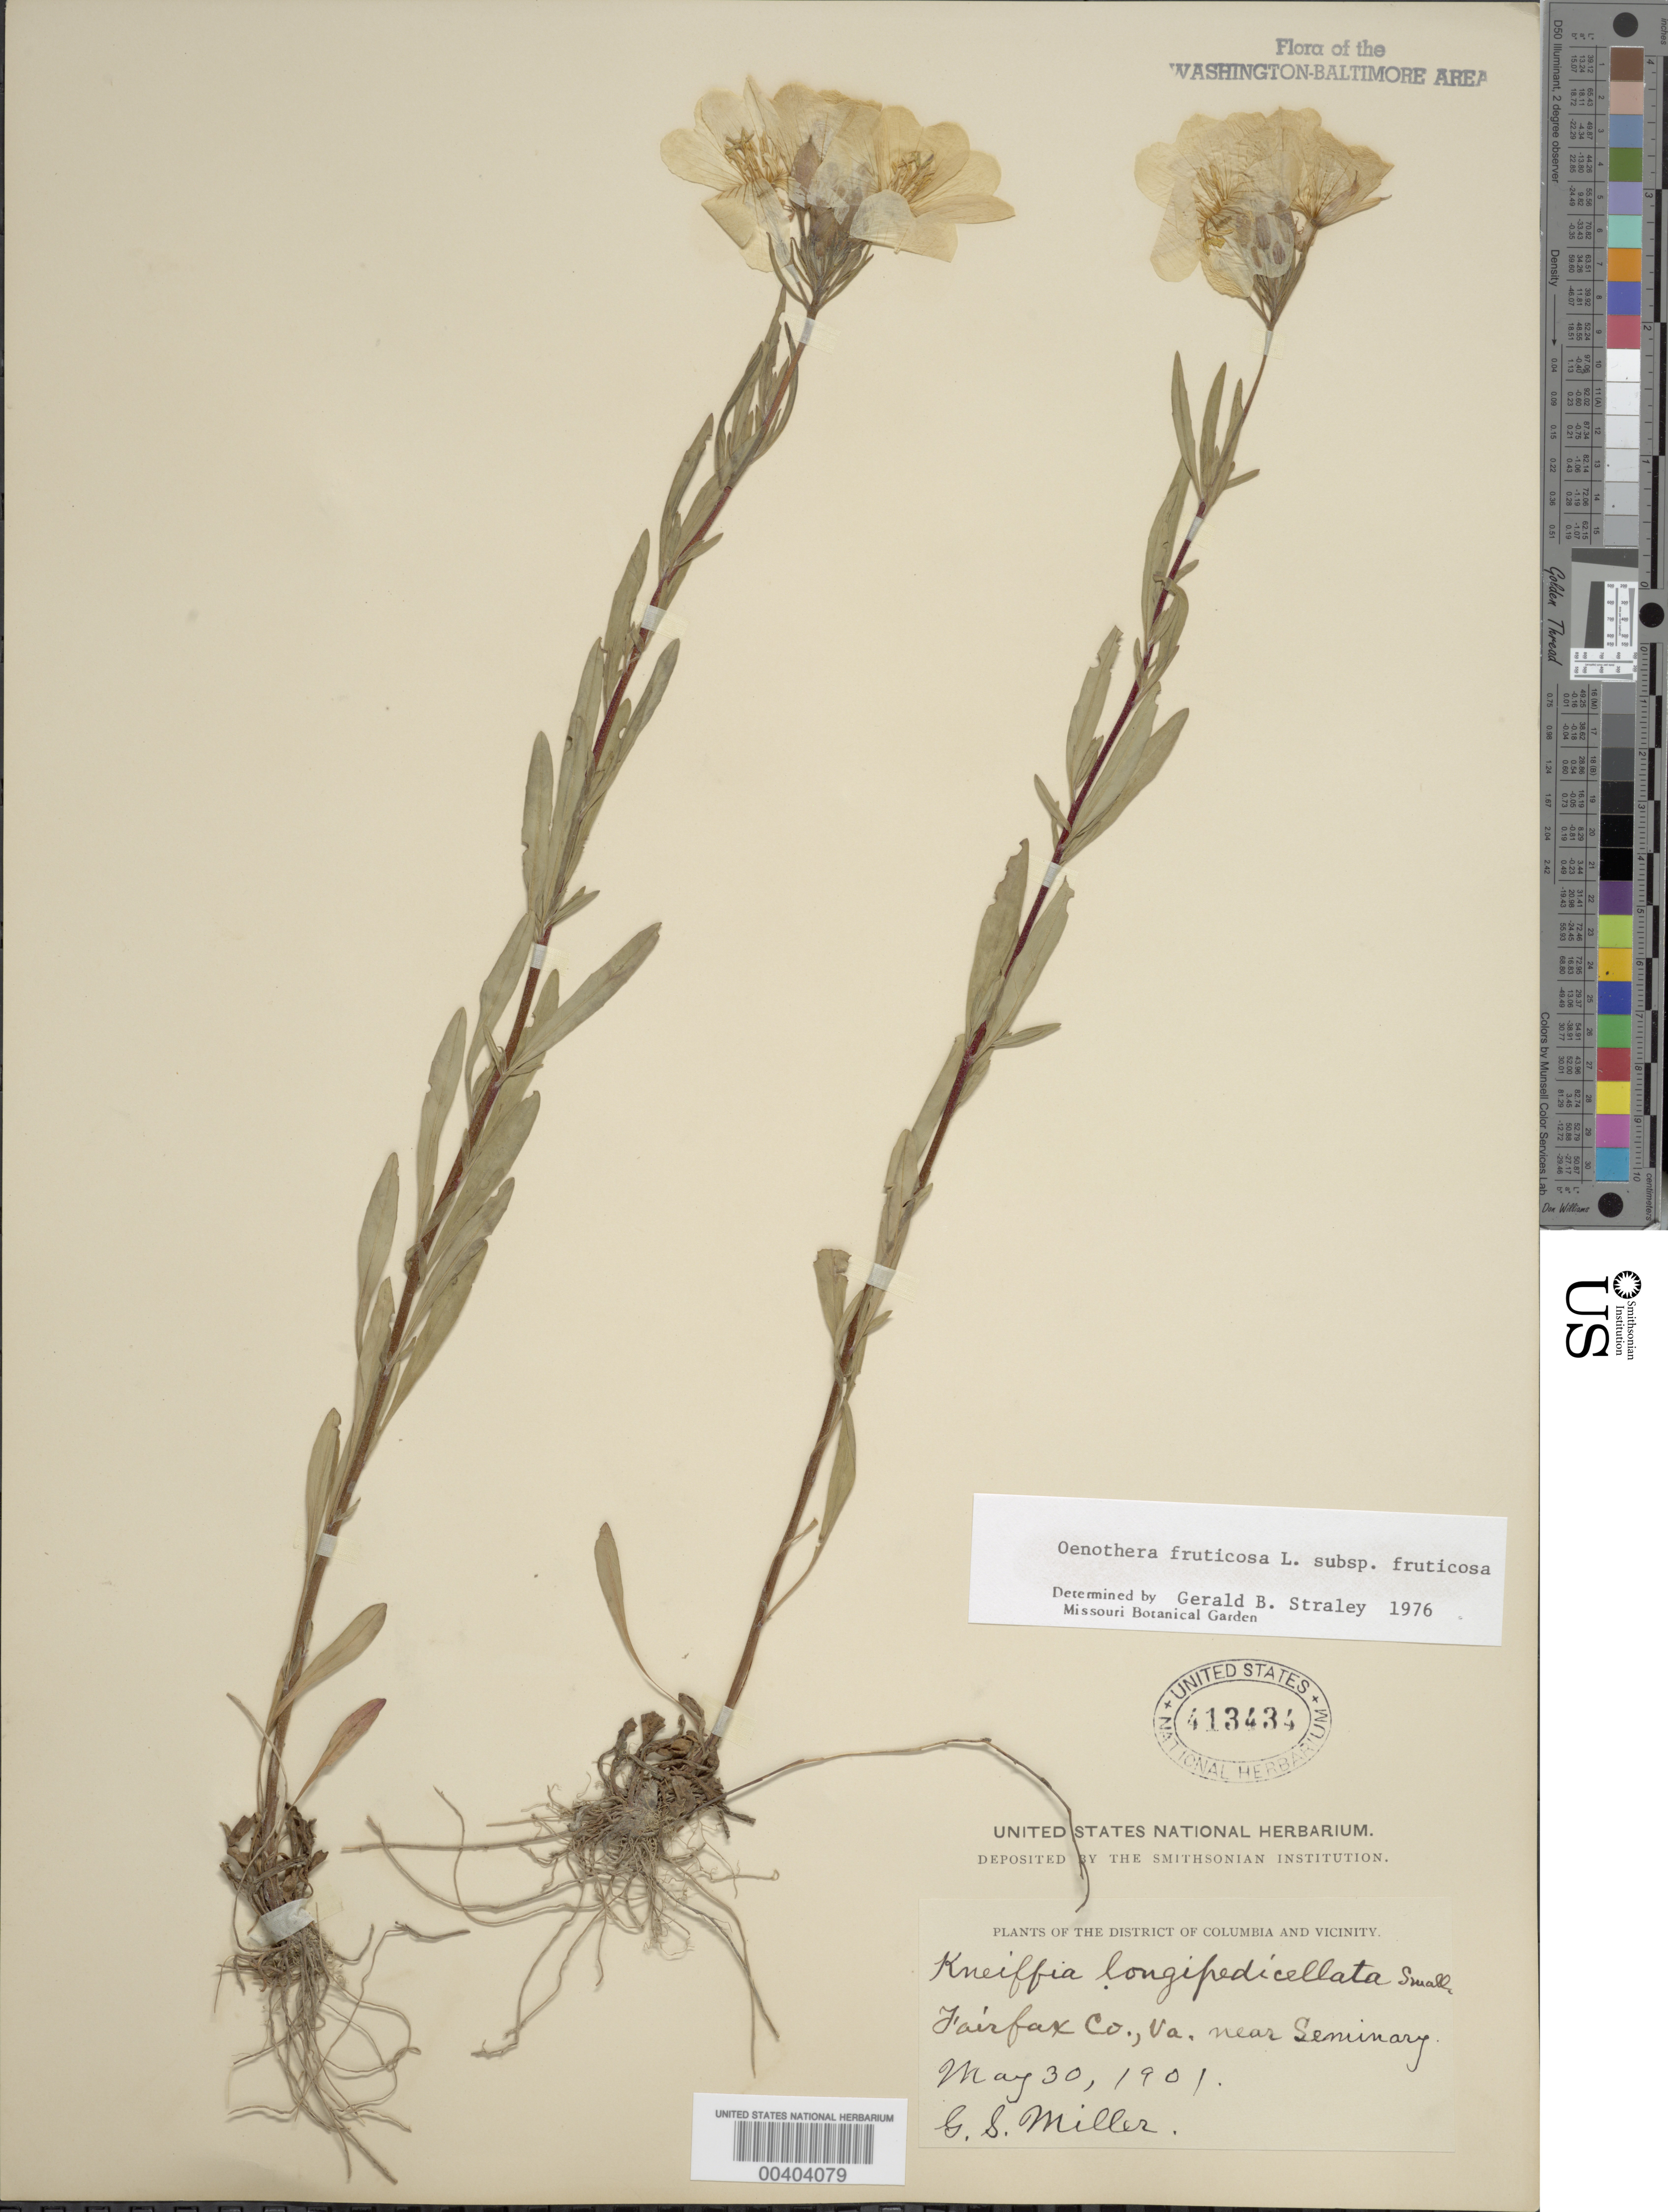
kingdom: Plantae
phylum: Tracheophyta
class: Magnoliopsida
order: Myrtales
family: Onagraceae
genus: Oenothera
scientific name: Oenothera fruticosa subsp. fruticosa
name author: L.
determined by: Straley, G. B.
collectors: G. S. Miller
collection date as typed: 30 May 1901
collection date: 1901-05-30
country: United States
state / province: Virginia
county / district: Fairfax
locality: Near Seminary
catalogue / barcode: US 413434